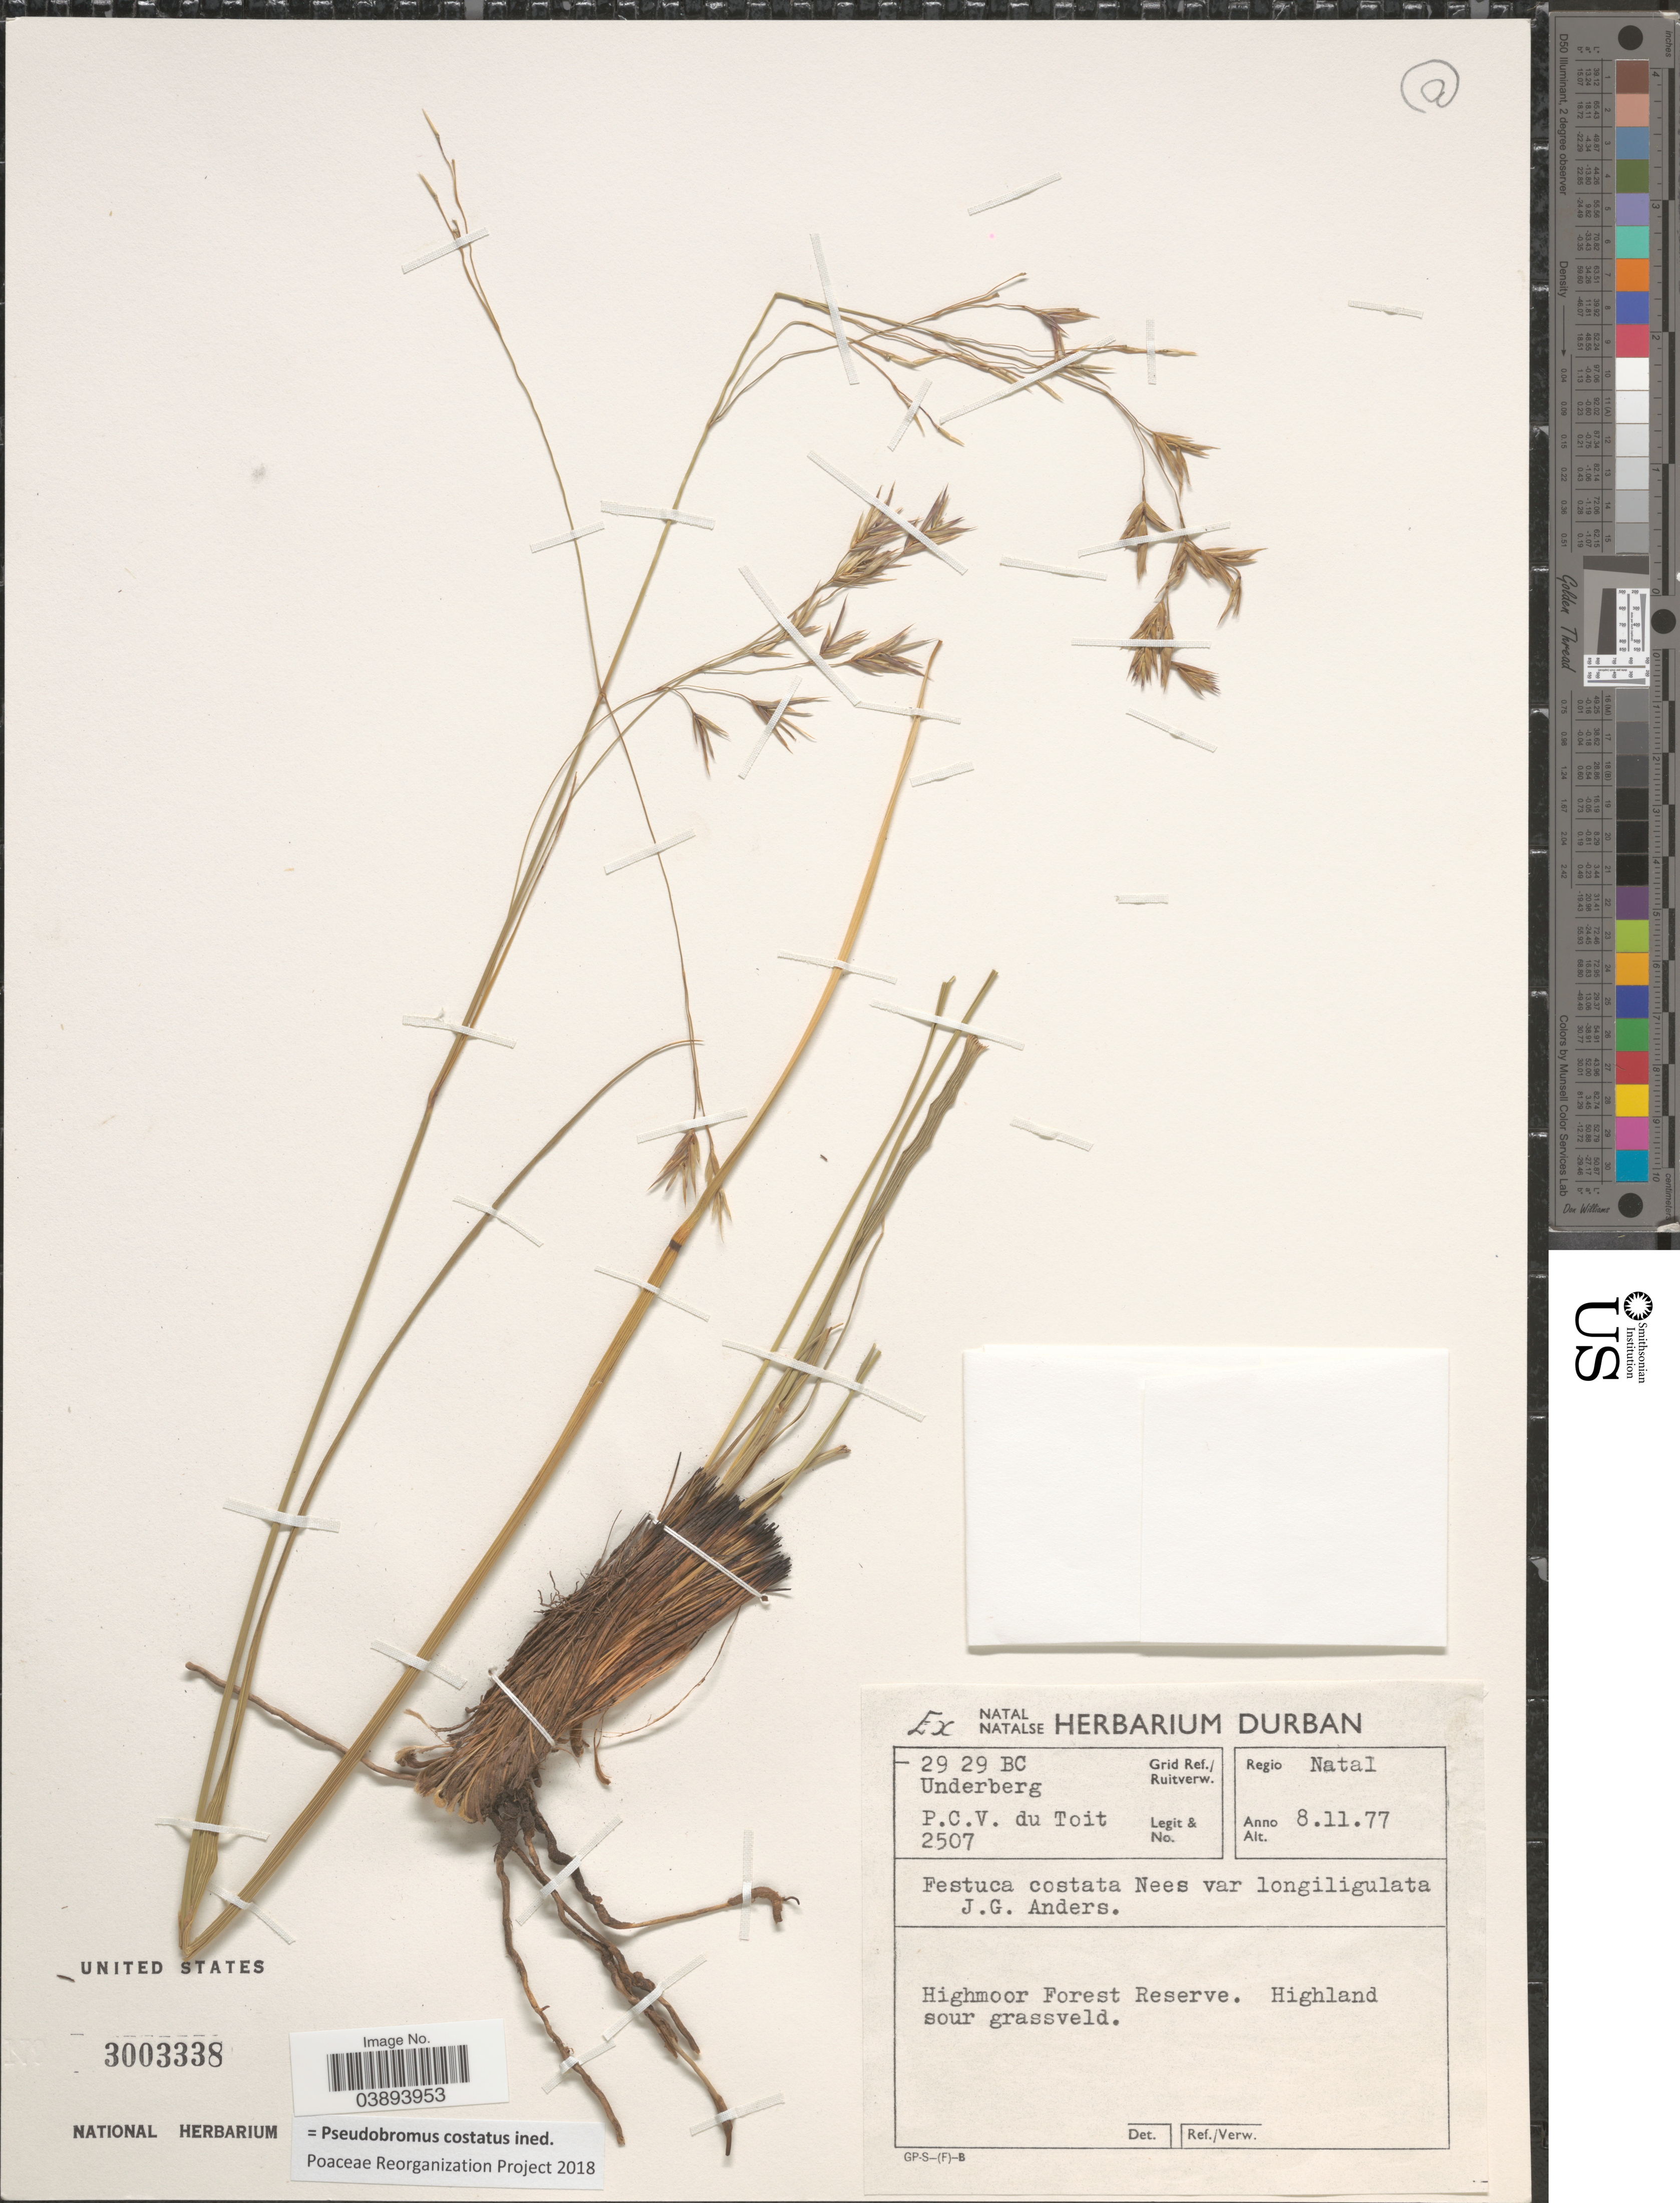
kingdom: Plantae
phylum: Tracheophyta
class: Liliopsida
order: Poales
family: Poaceae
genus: Pseudobromus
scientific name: Pseudobromus costatus ined.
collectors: P. Du Toit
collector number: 2507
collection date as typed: Transcribed d/m/y: 8/11/77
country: South Africa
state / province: KwaZulu-Natal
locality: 29 29 BC Underberg Grid Ref./Ruitverw. Regio Natal. Highmoor Forest Reserve.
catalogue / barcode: US 3003338